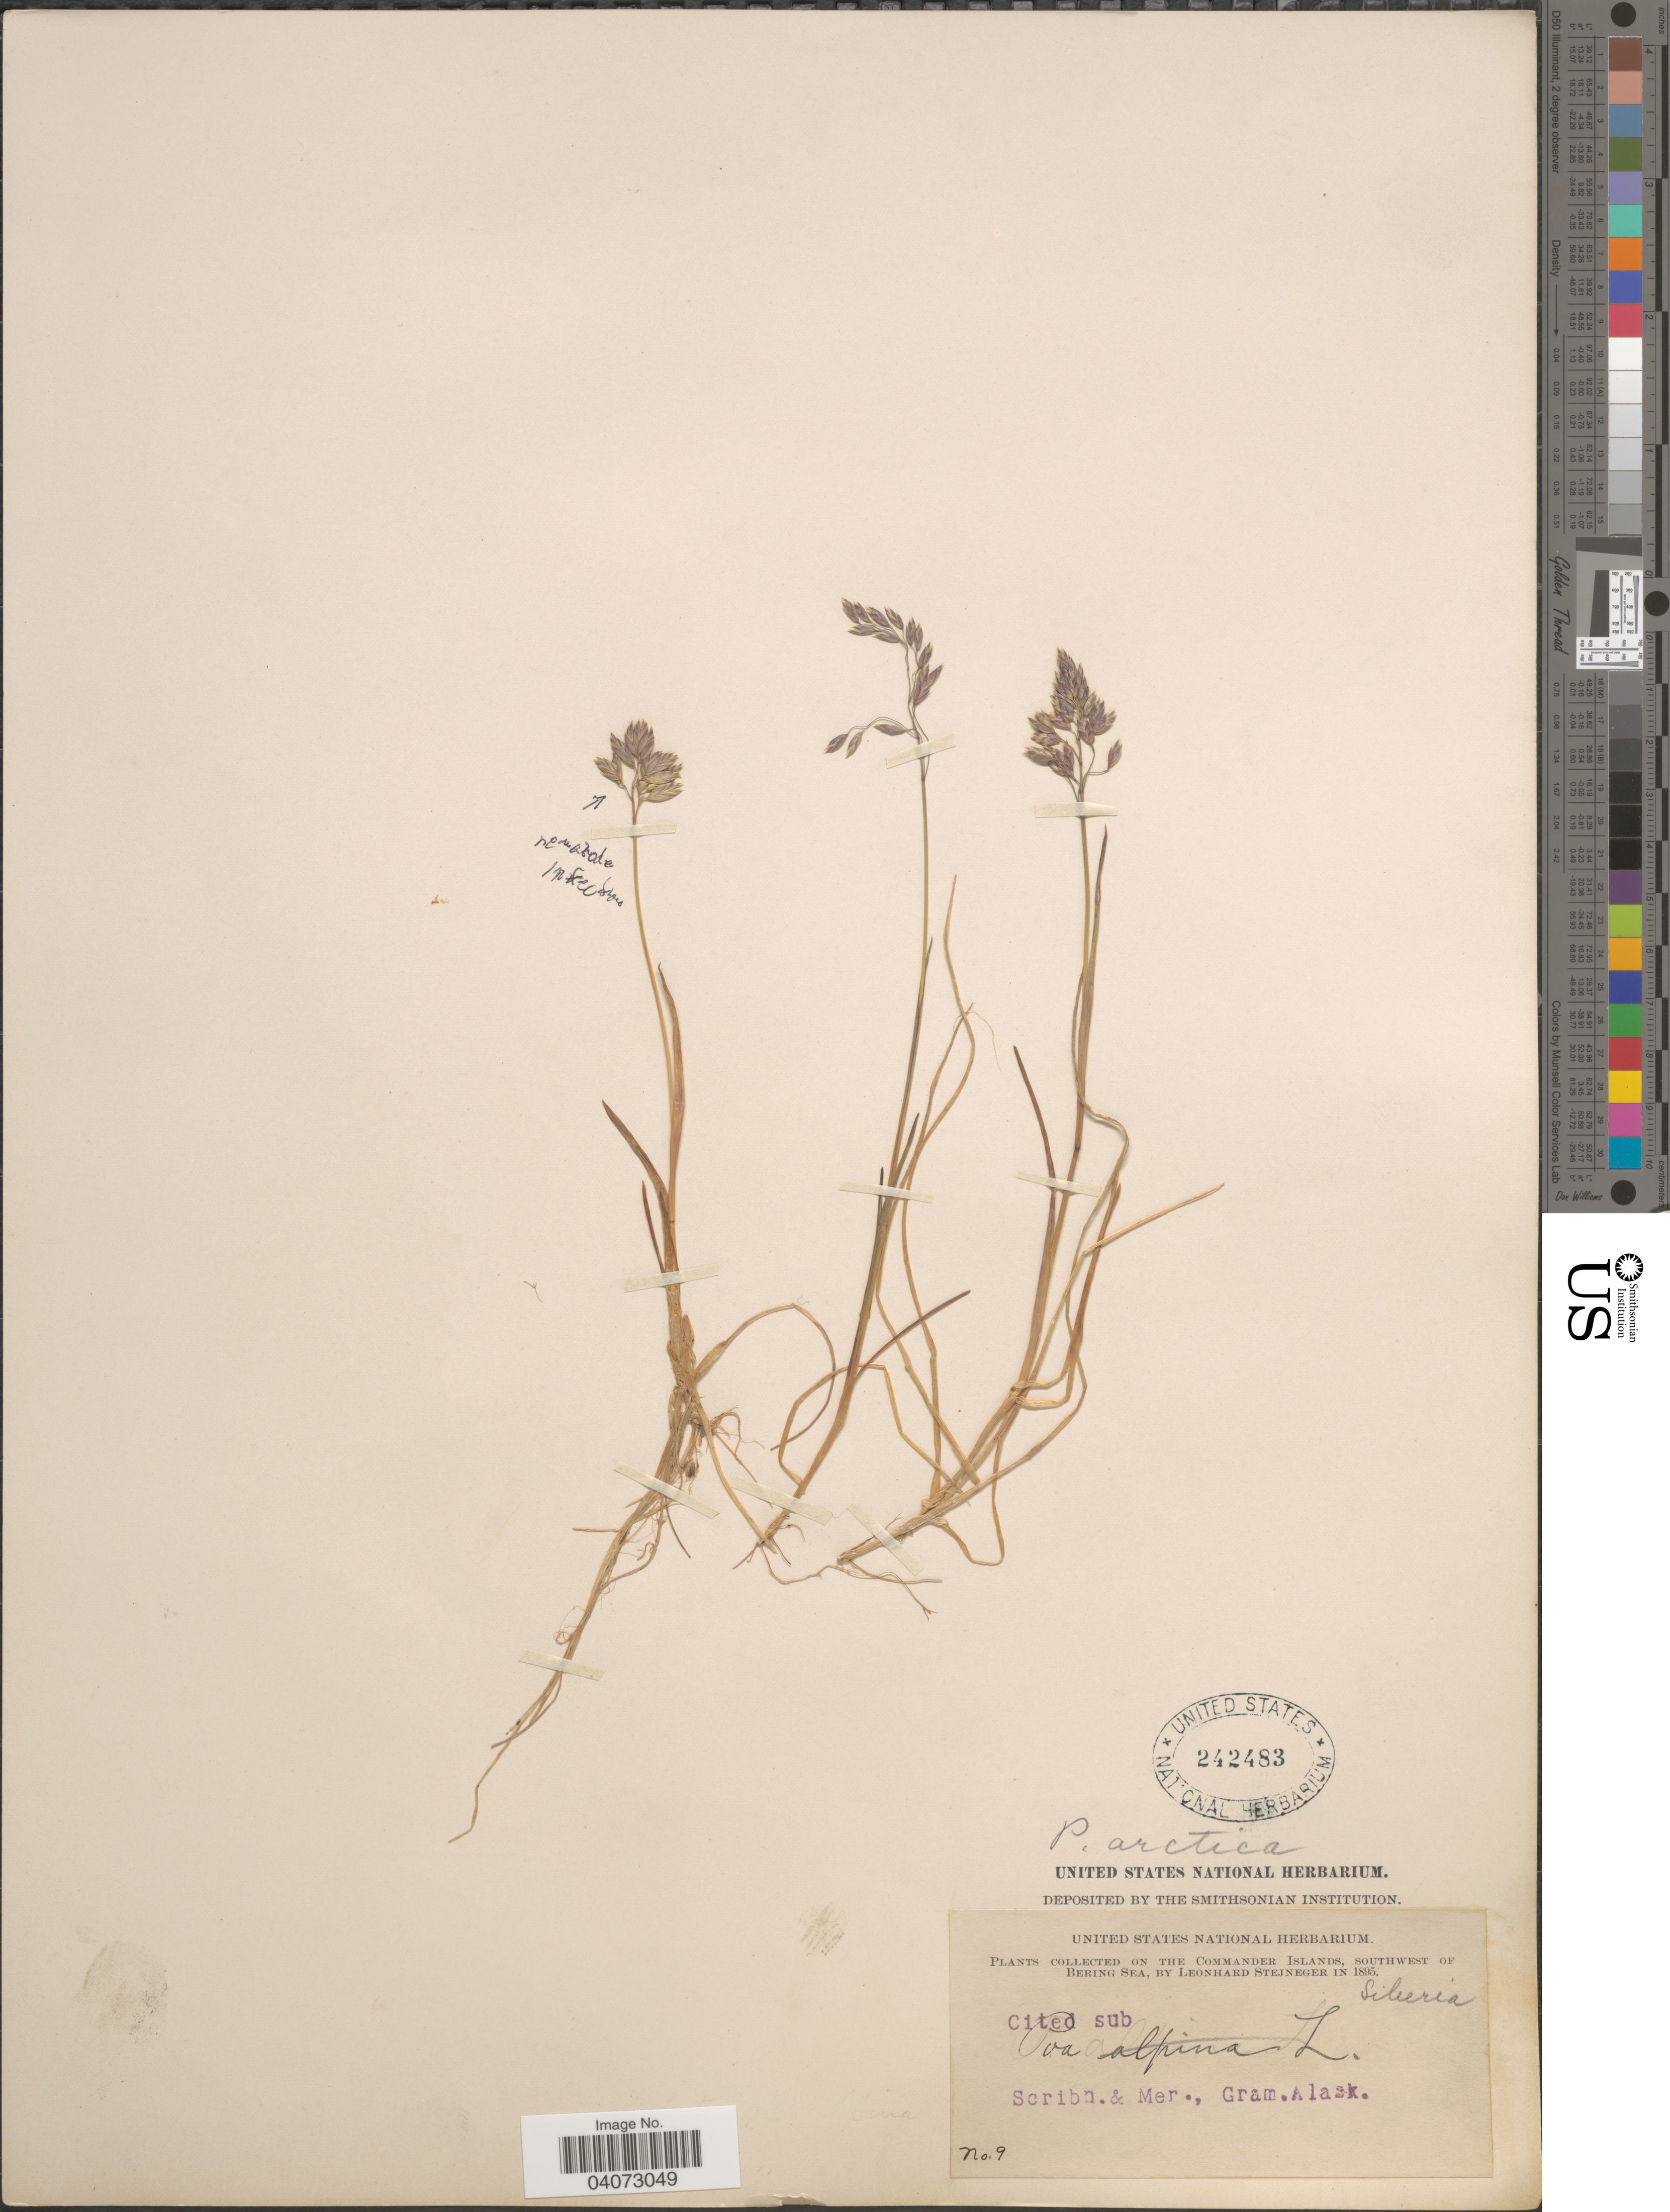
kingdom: Plantae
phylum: Tracheophyta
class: Liliopsida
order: Poales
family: Poaceae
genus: Poa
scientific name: Poa arctica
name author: R. Br.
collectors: L. Stejneger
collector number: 9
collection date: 1895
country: Russian Federation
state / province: Kamchatka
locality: The Commander Islands, Southwest of Bering Sea. Siberia.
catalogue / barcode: US 242483